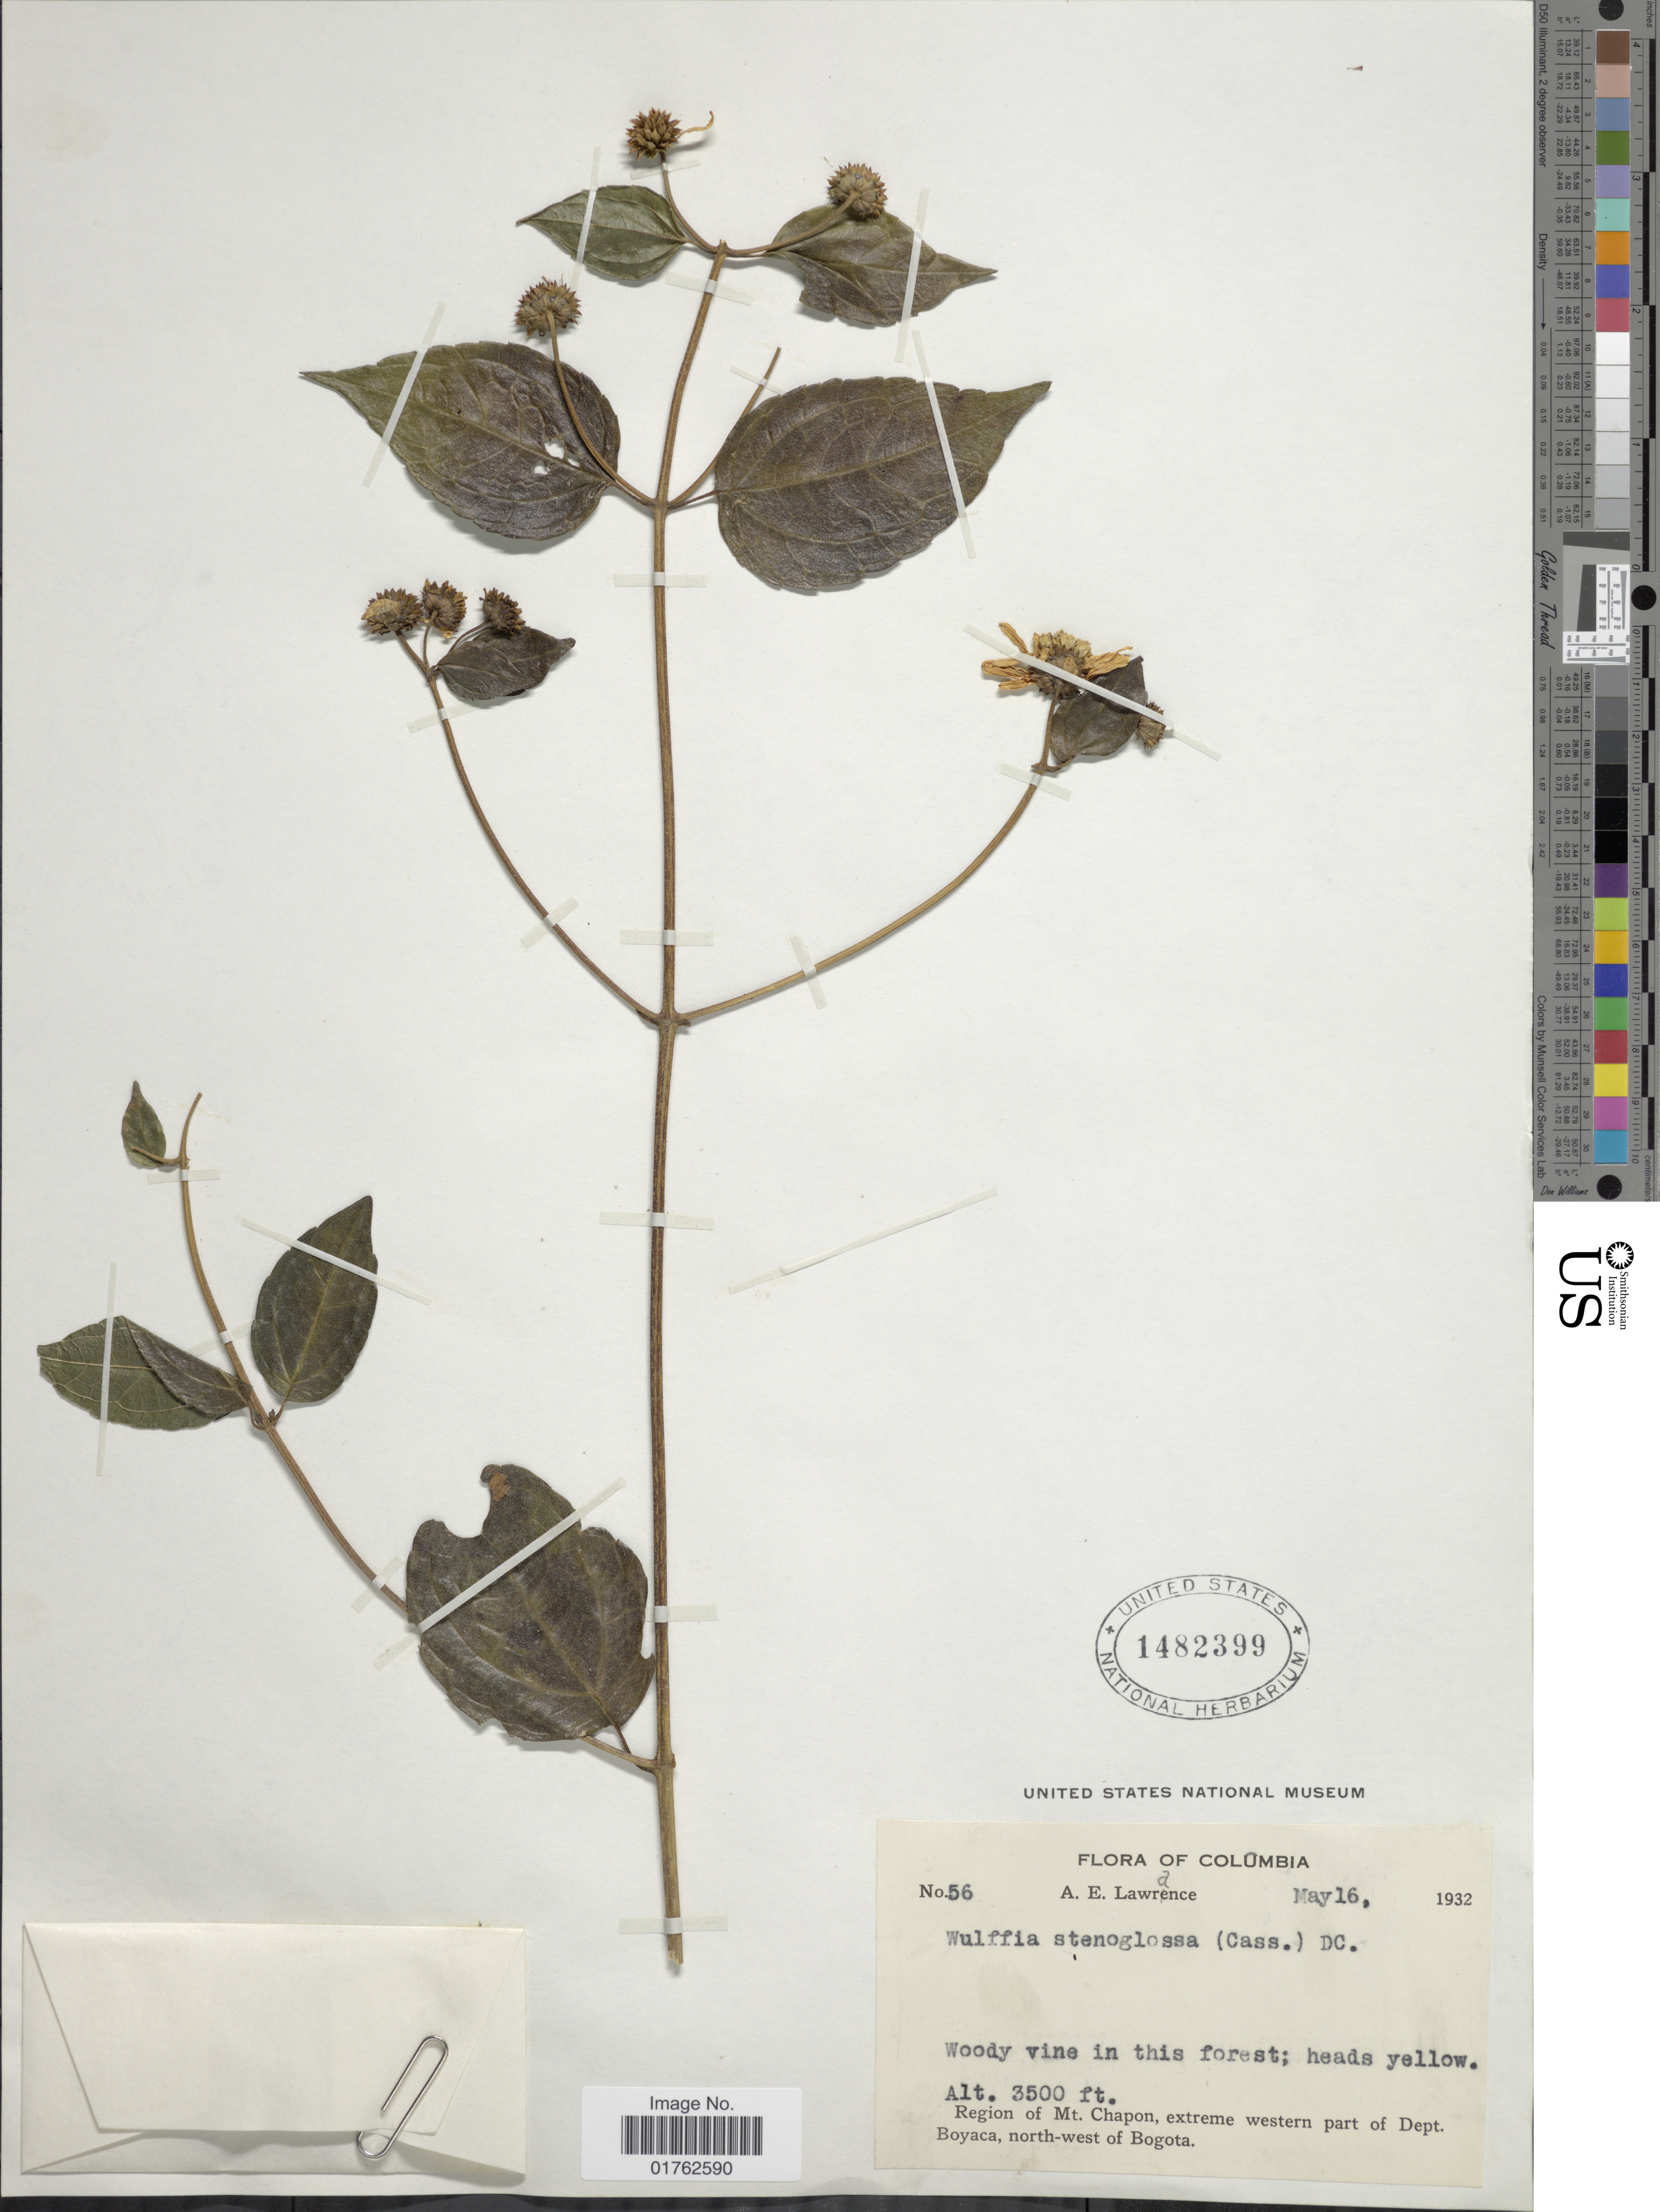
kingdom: Plantae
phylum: Tracheophyta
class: Magnoliopsida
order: Asterales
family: Asteraceae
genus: Wulffia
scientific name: Wulffia baccata var. baccata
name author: (L.) Kuntze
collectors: A. Lawrance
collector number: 56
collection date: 1932-05-16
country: Colombia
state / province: Boyacá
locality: Region of Mt. Chapon, extreme western part of Dept. Boyaca, north-west of Bogota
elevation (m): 1067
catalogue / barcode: US 1482399